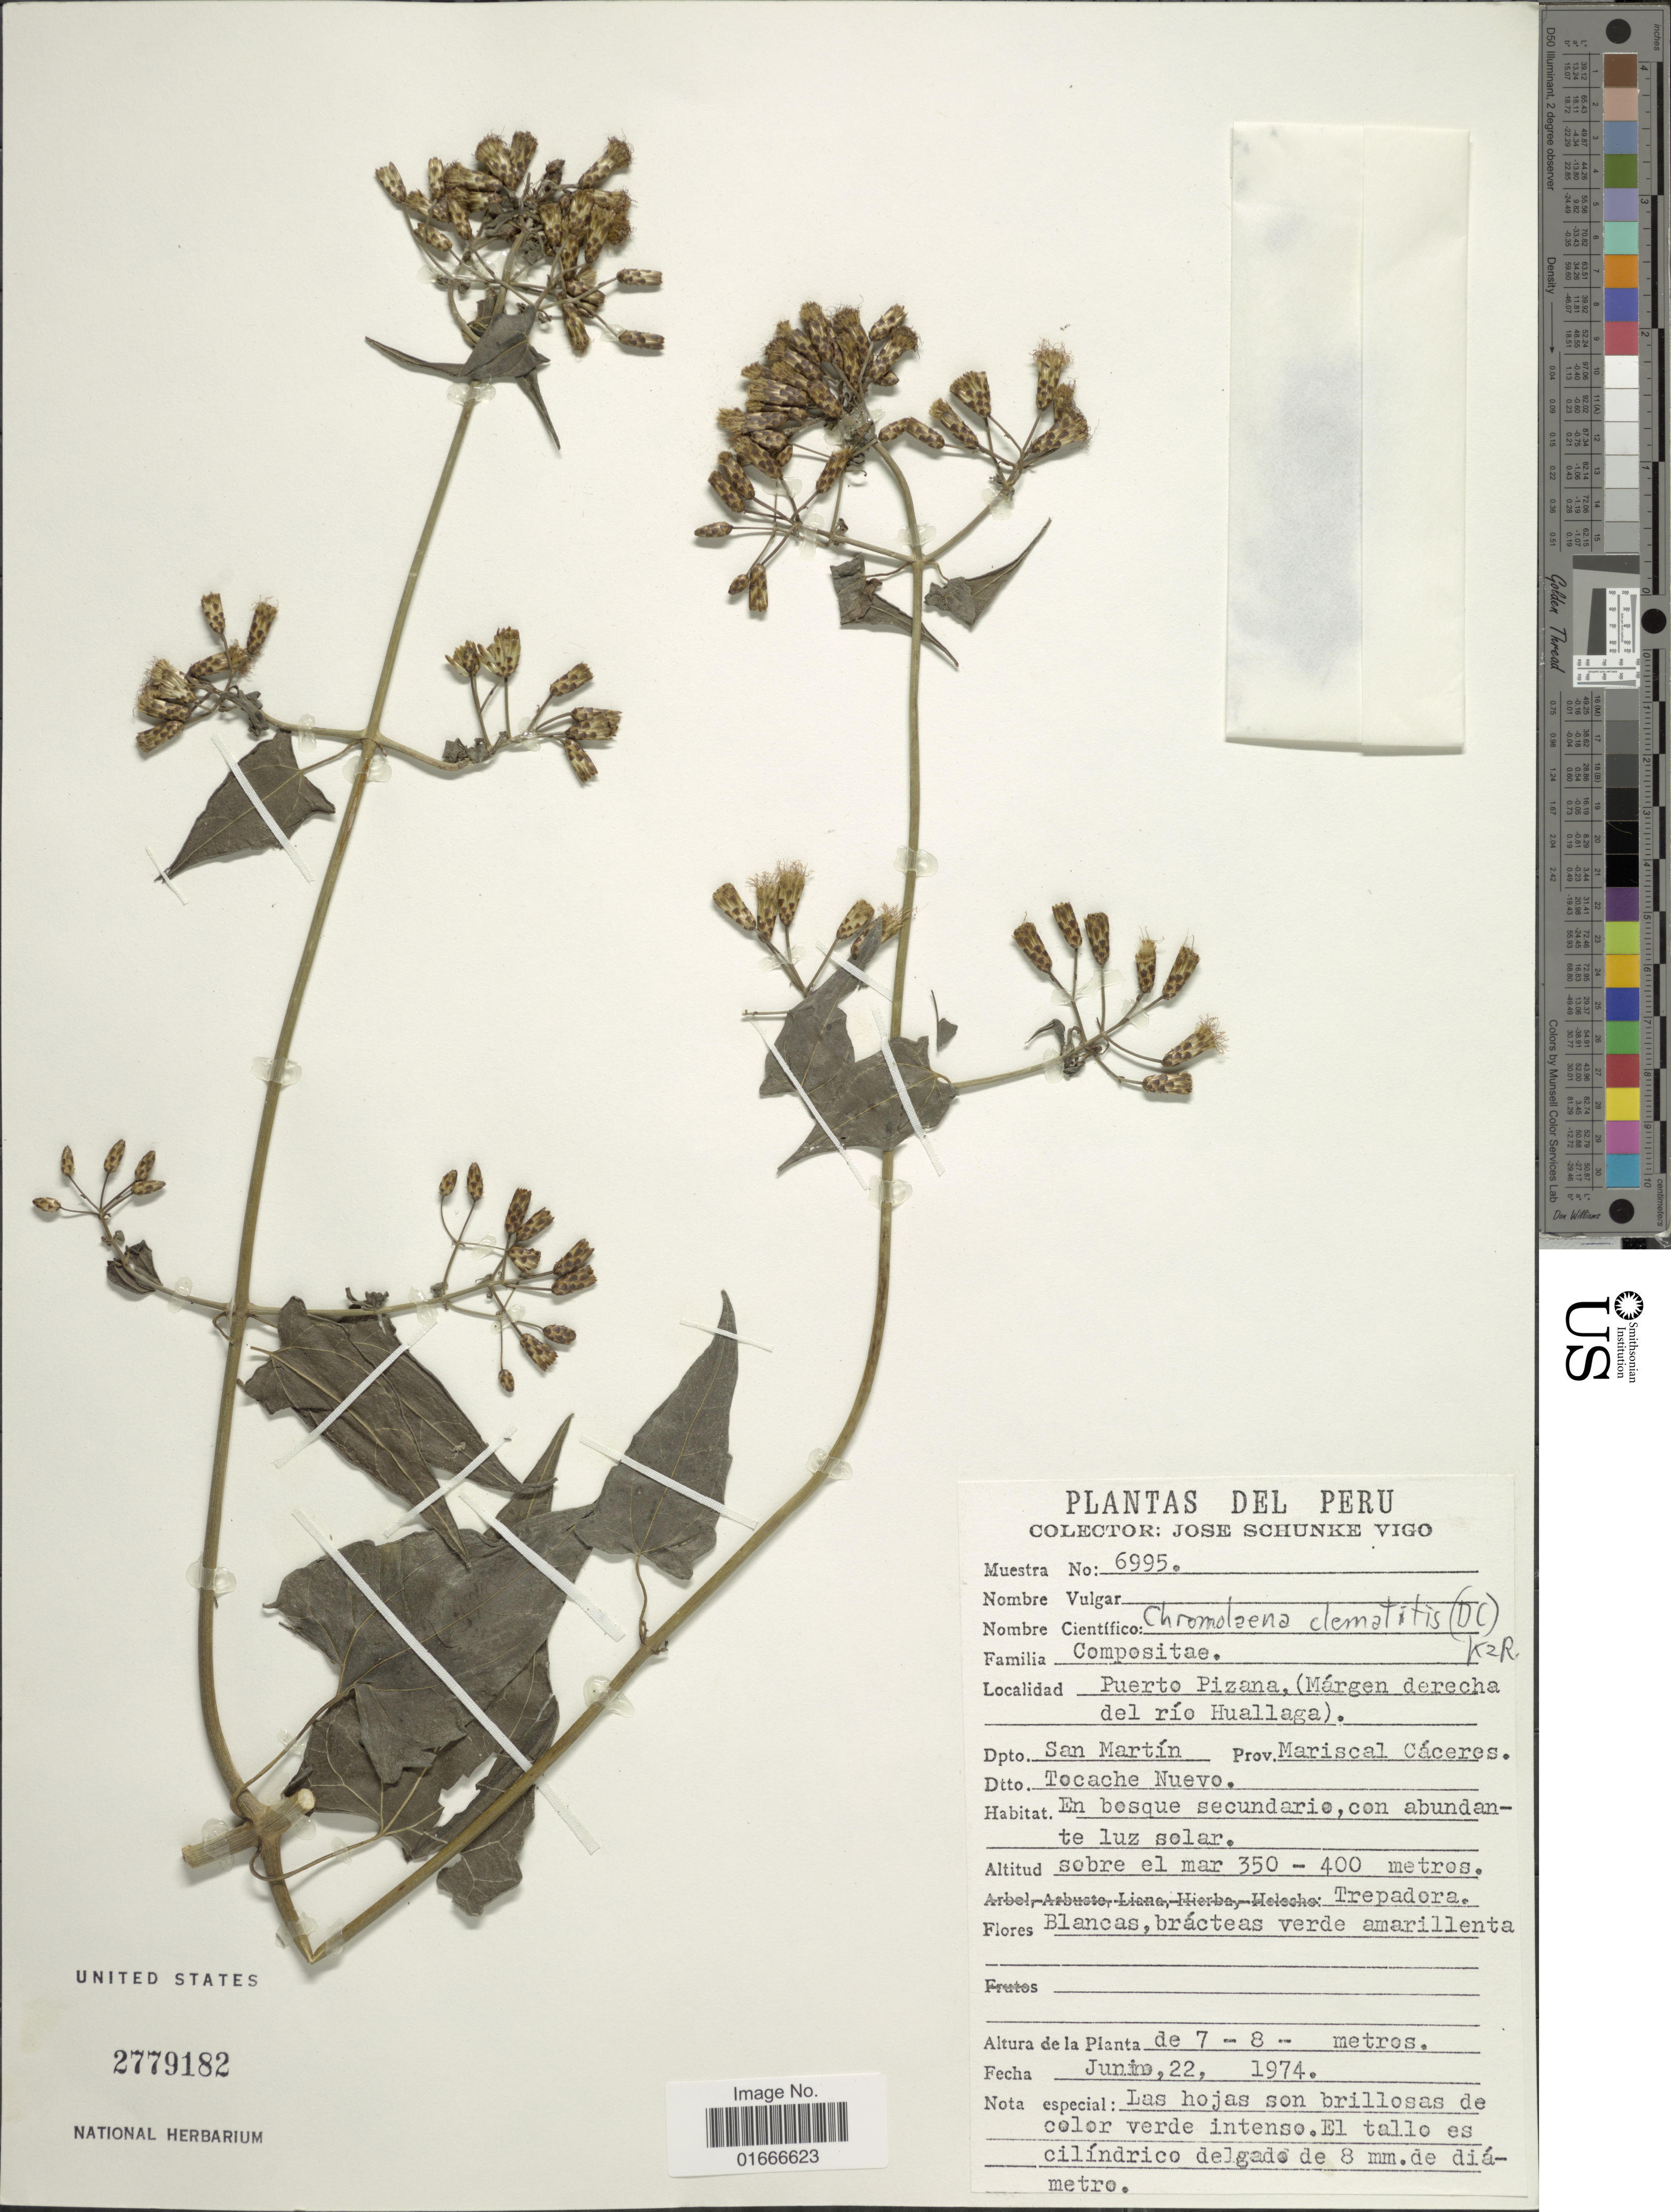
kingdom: Plantae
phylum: Tracheophyta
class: Magnoliopsida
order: Asterales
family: Asteraceae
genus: Chromolaena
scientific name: Chromolaena clematitis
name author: (DC.) R.M. King & H. Rob.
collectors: J. Schunke Vigo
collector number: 6995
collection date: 1974-06-22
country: Peru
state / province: San Martín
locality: Puerto Pizana (Margen derecha del rio Huallaga), Prov. Mariscal Caceres, Dtto. Tocache Nuevo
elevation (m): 350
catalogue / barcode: US 2779182